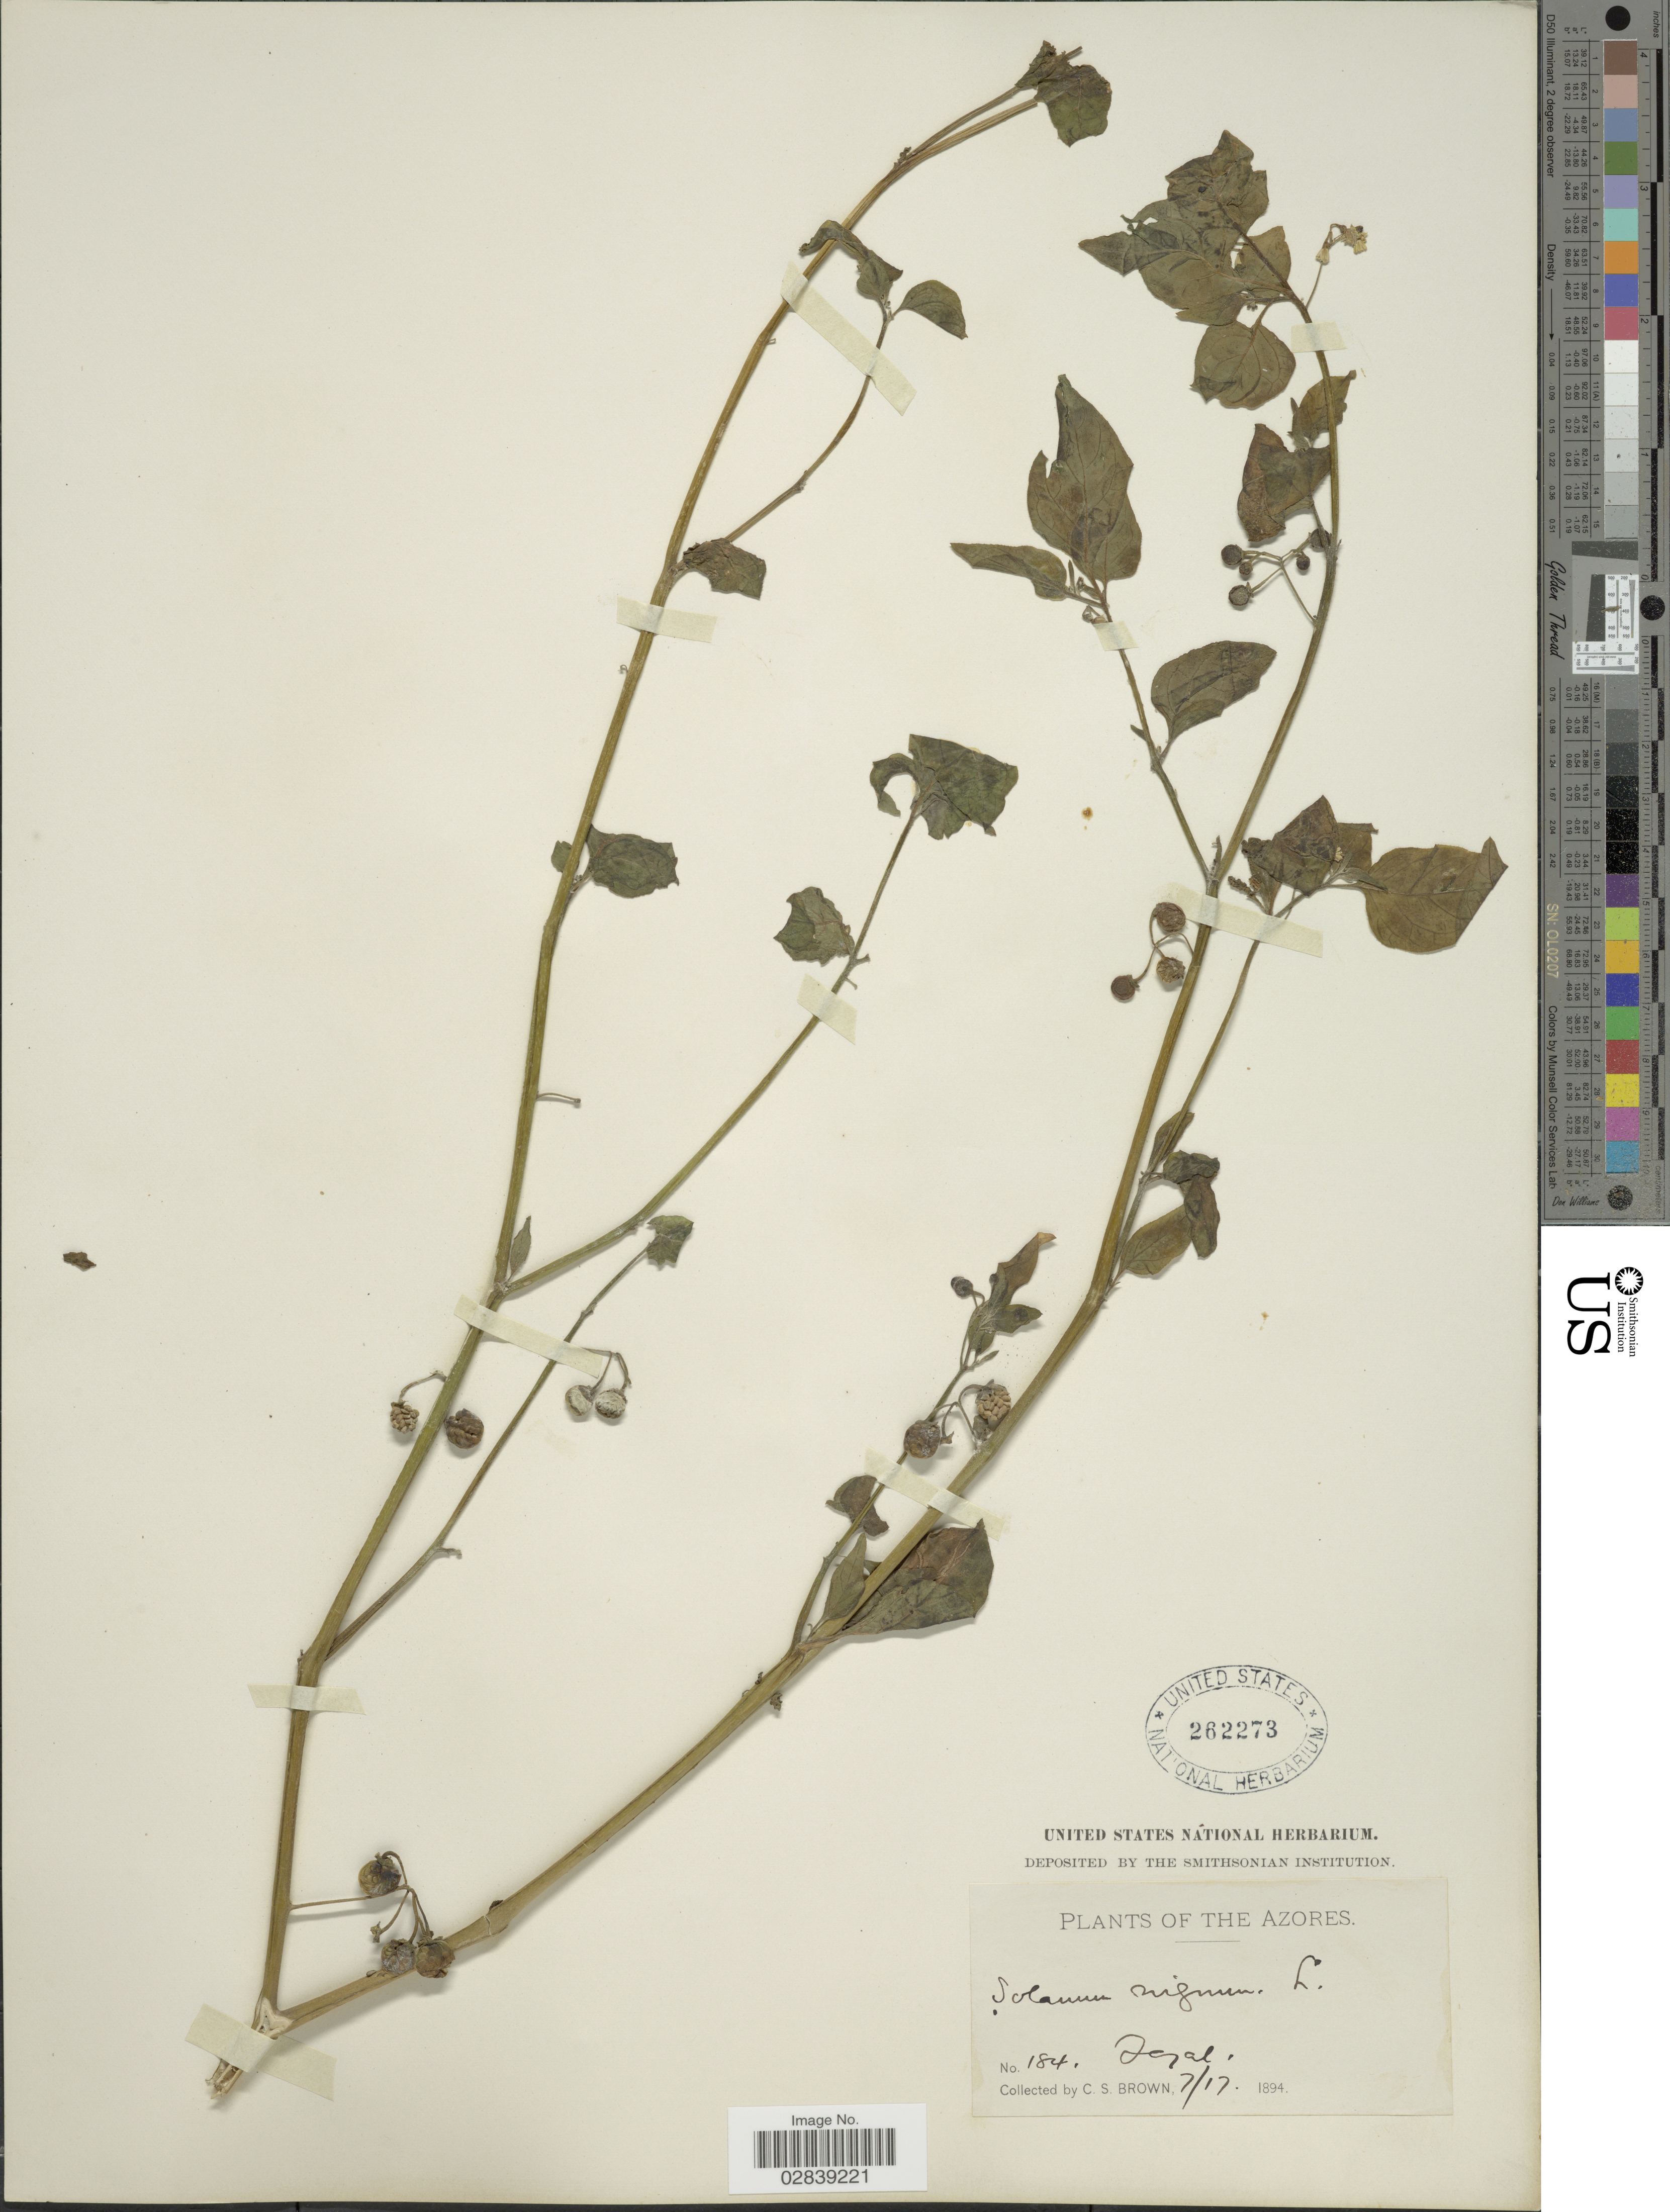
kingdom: Plantae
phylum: Tracheophyta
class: Magnoliopsida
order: Solanales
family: Solanaceae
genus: Solanum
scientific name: Solanum nigrum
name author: L.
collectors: C. S. Brown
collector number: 184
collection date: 1894-07-17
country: Portugal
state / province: Azores (Aut. Reg.)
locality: Tejal [interpreted].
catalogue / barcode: US 262273